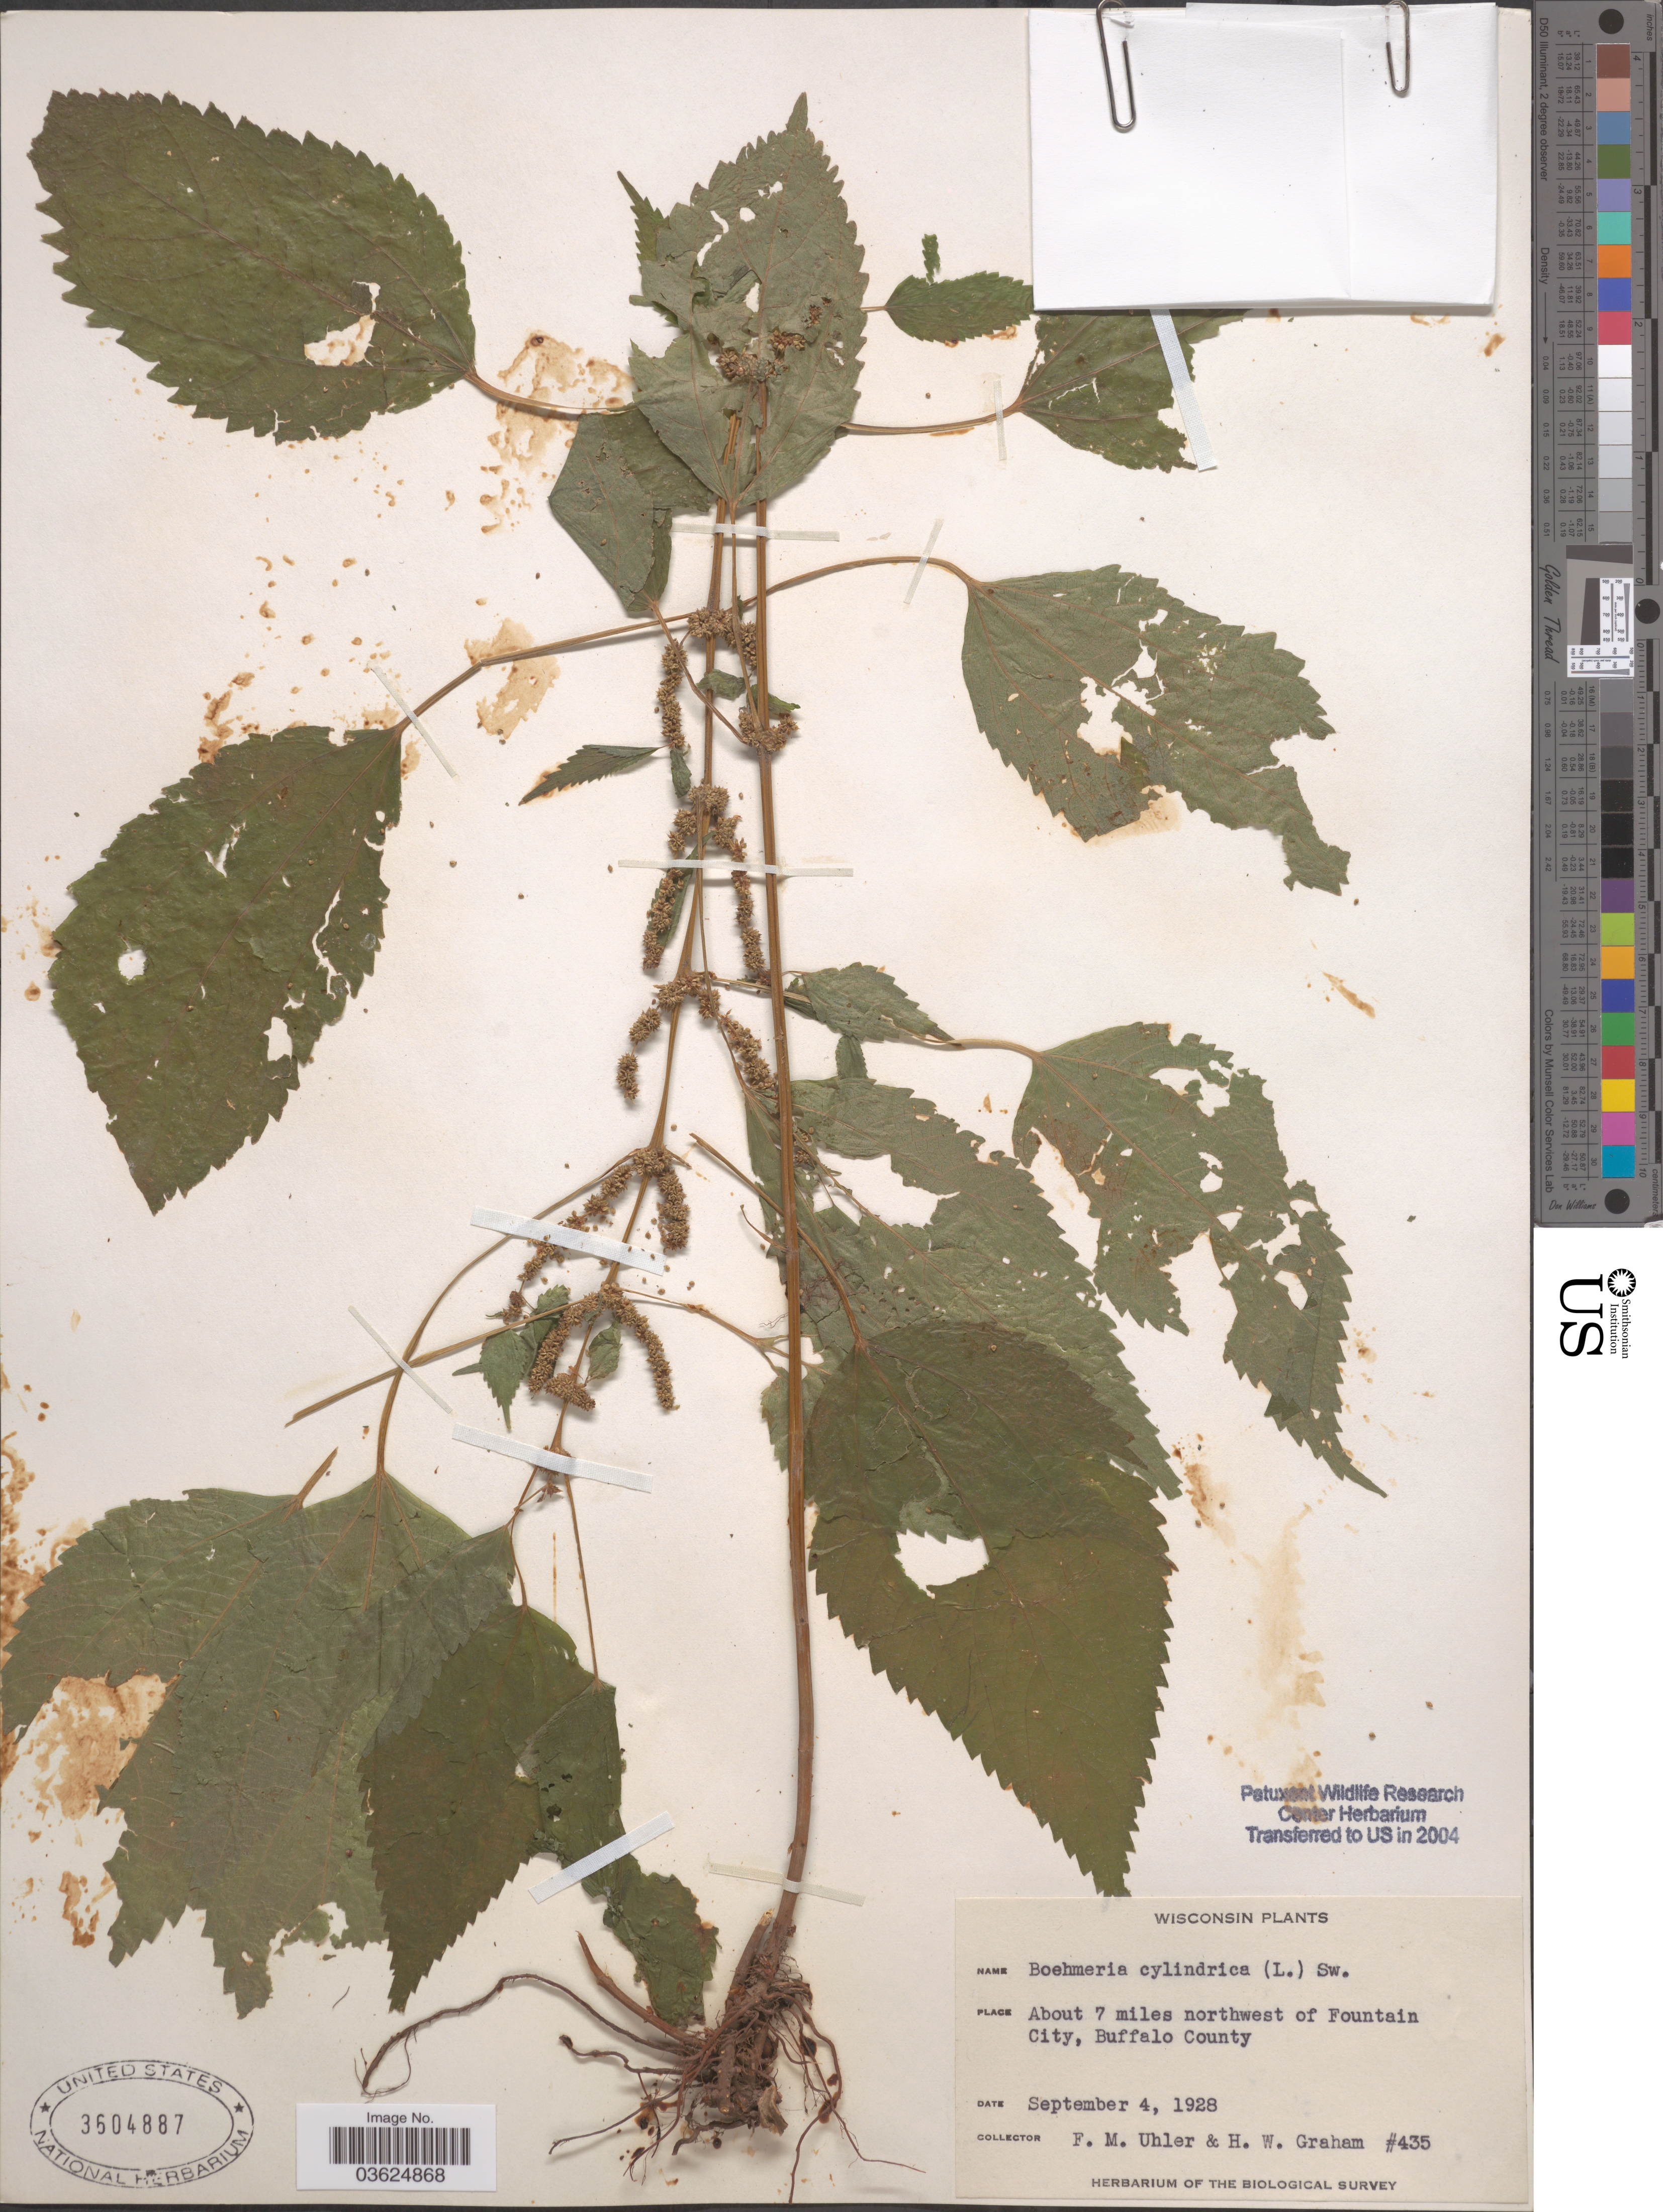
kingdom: Plantae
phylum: Tracheophyta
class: Magnoliopsida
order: Rosales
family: Urticaceae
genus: Boehmeria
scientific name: Boehmeria cylindrica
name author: (L.) Sw.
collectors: F. M. Uhler & H. W. Graham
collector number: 435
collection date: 1928-09-04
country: United States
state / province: Wisconsin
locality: About 7 miles northwest of Fountain City, Buffalo County.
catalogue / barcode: US 3604887